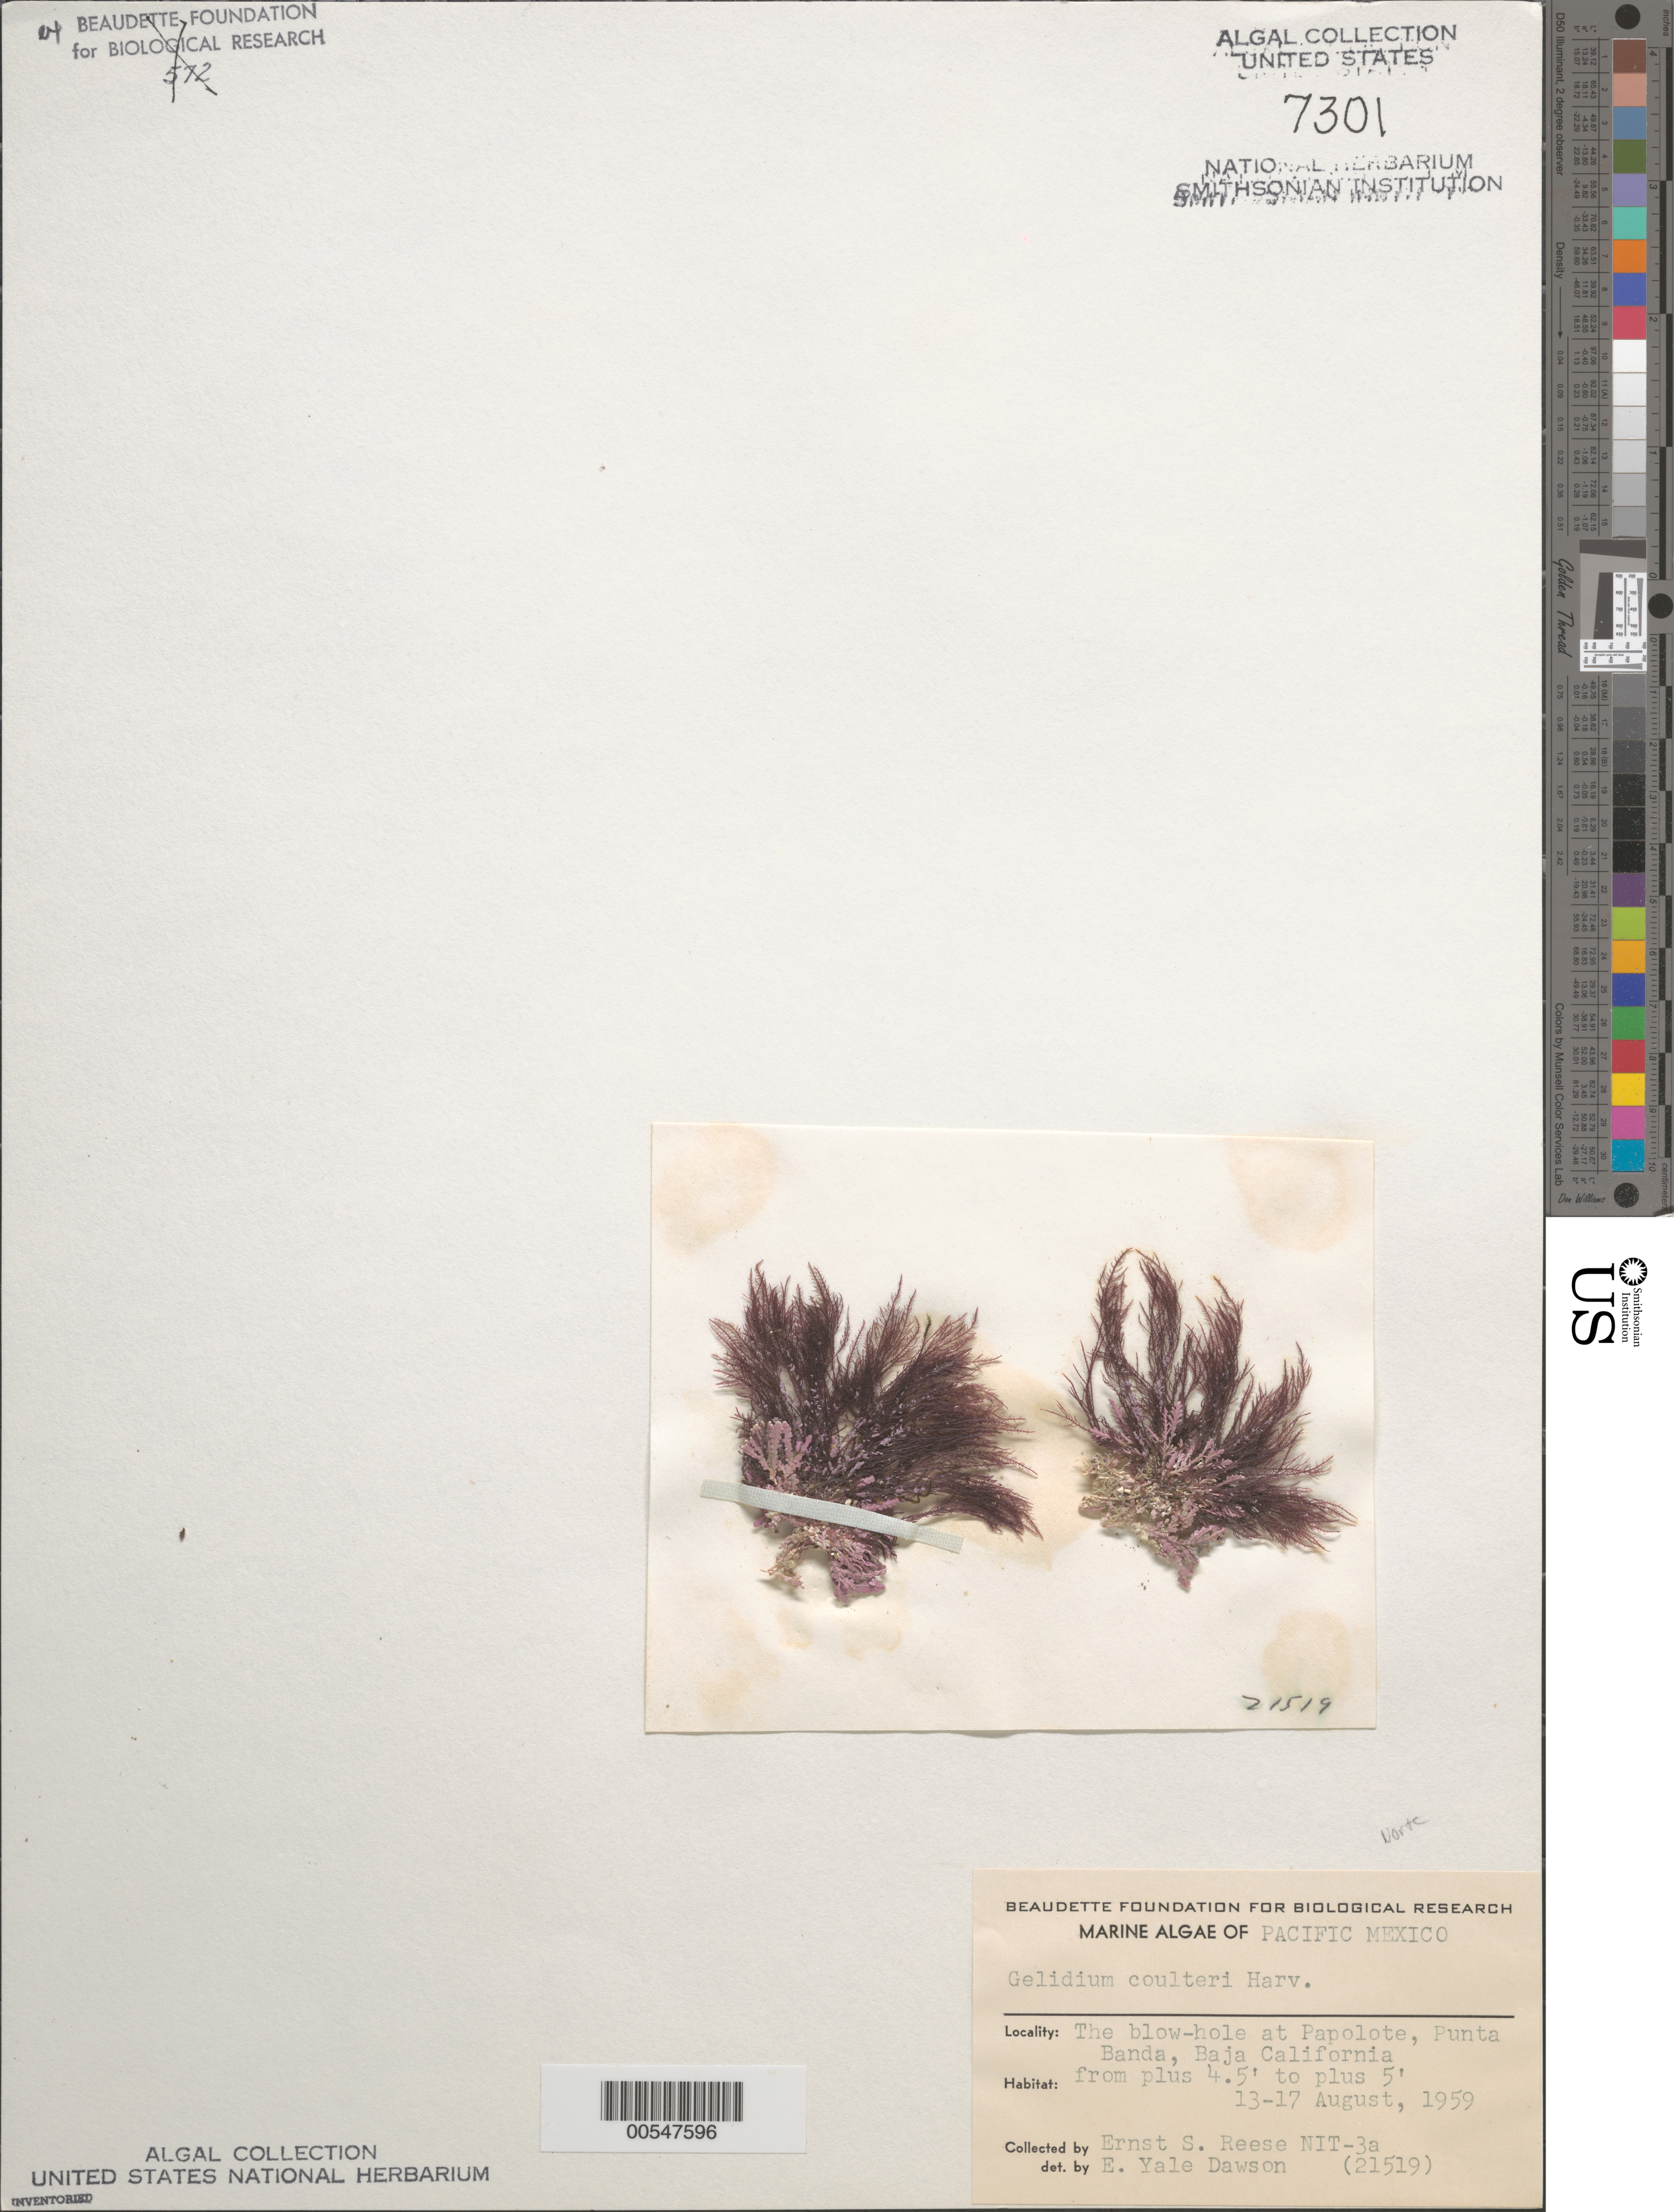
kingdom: Plantae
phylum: Rhodophyta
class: Florideophyceae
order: Gelidiales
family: Gelidiaceae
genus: Gelidium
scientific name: Gelidium coulteri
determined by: Dawson, E. Y.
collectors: E. Reese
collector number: EYD 21519 & NIT-3A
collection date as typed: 13 Aug 1959 to 17 Aug 1959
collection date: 1959-08-13/1959-08-17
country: Mexico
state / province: Baja California Norte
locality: Blow Hole, Papolote, Punta Banda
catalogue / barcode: US 7301